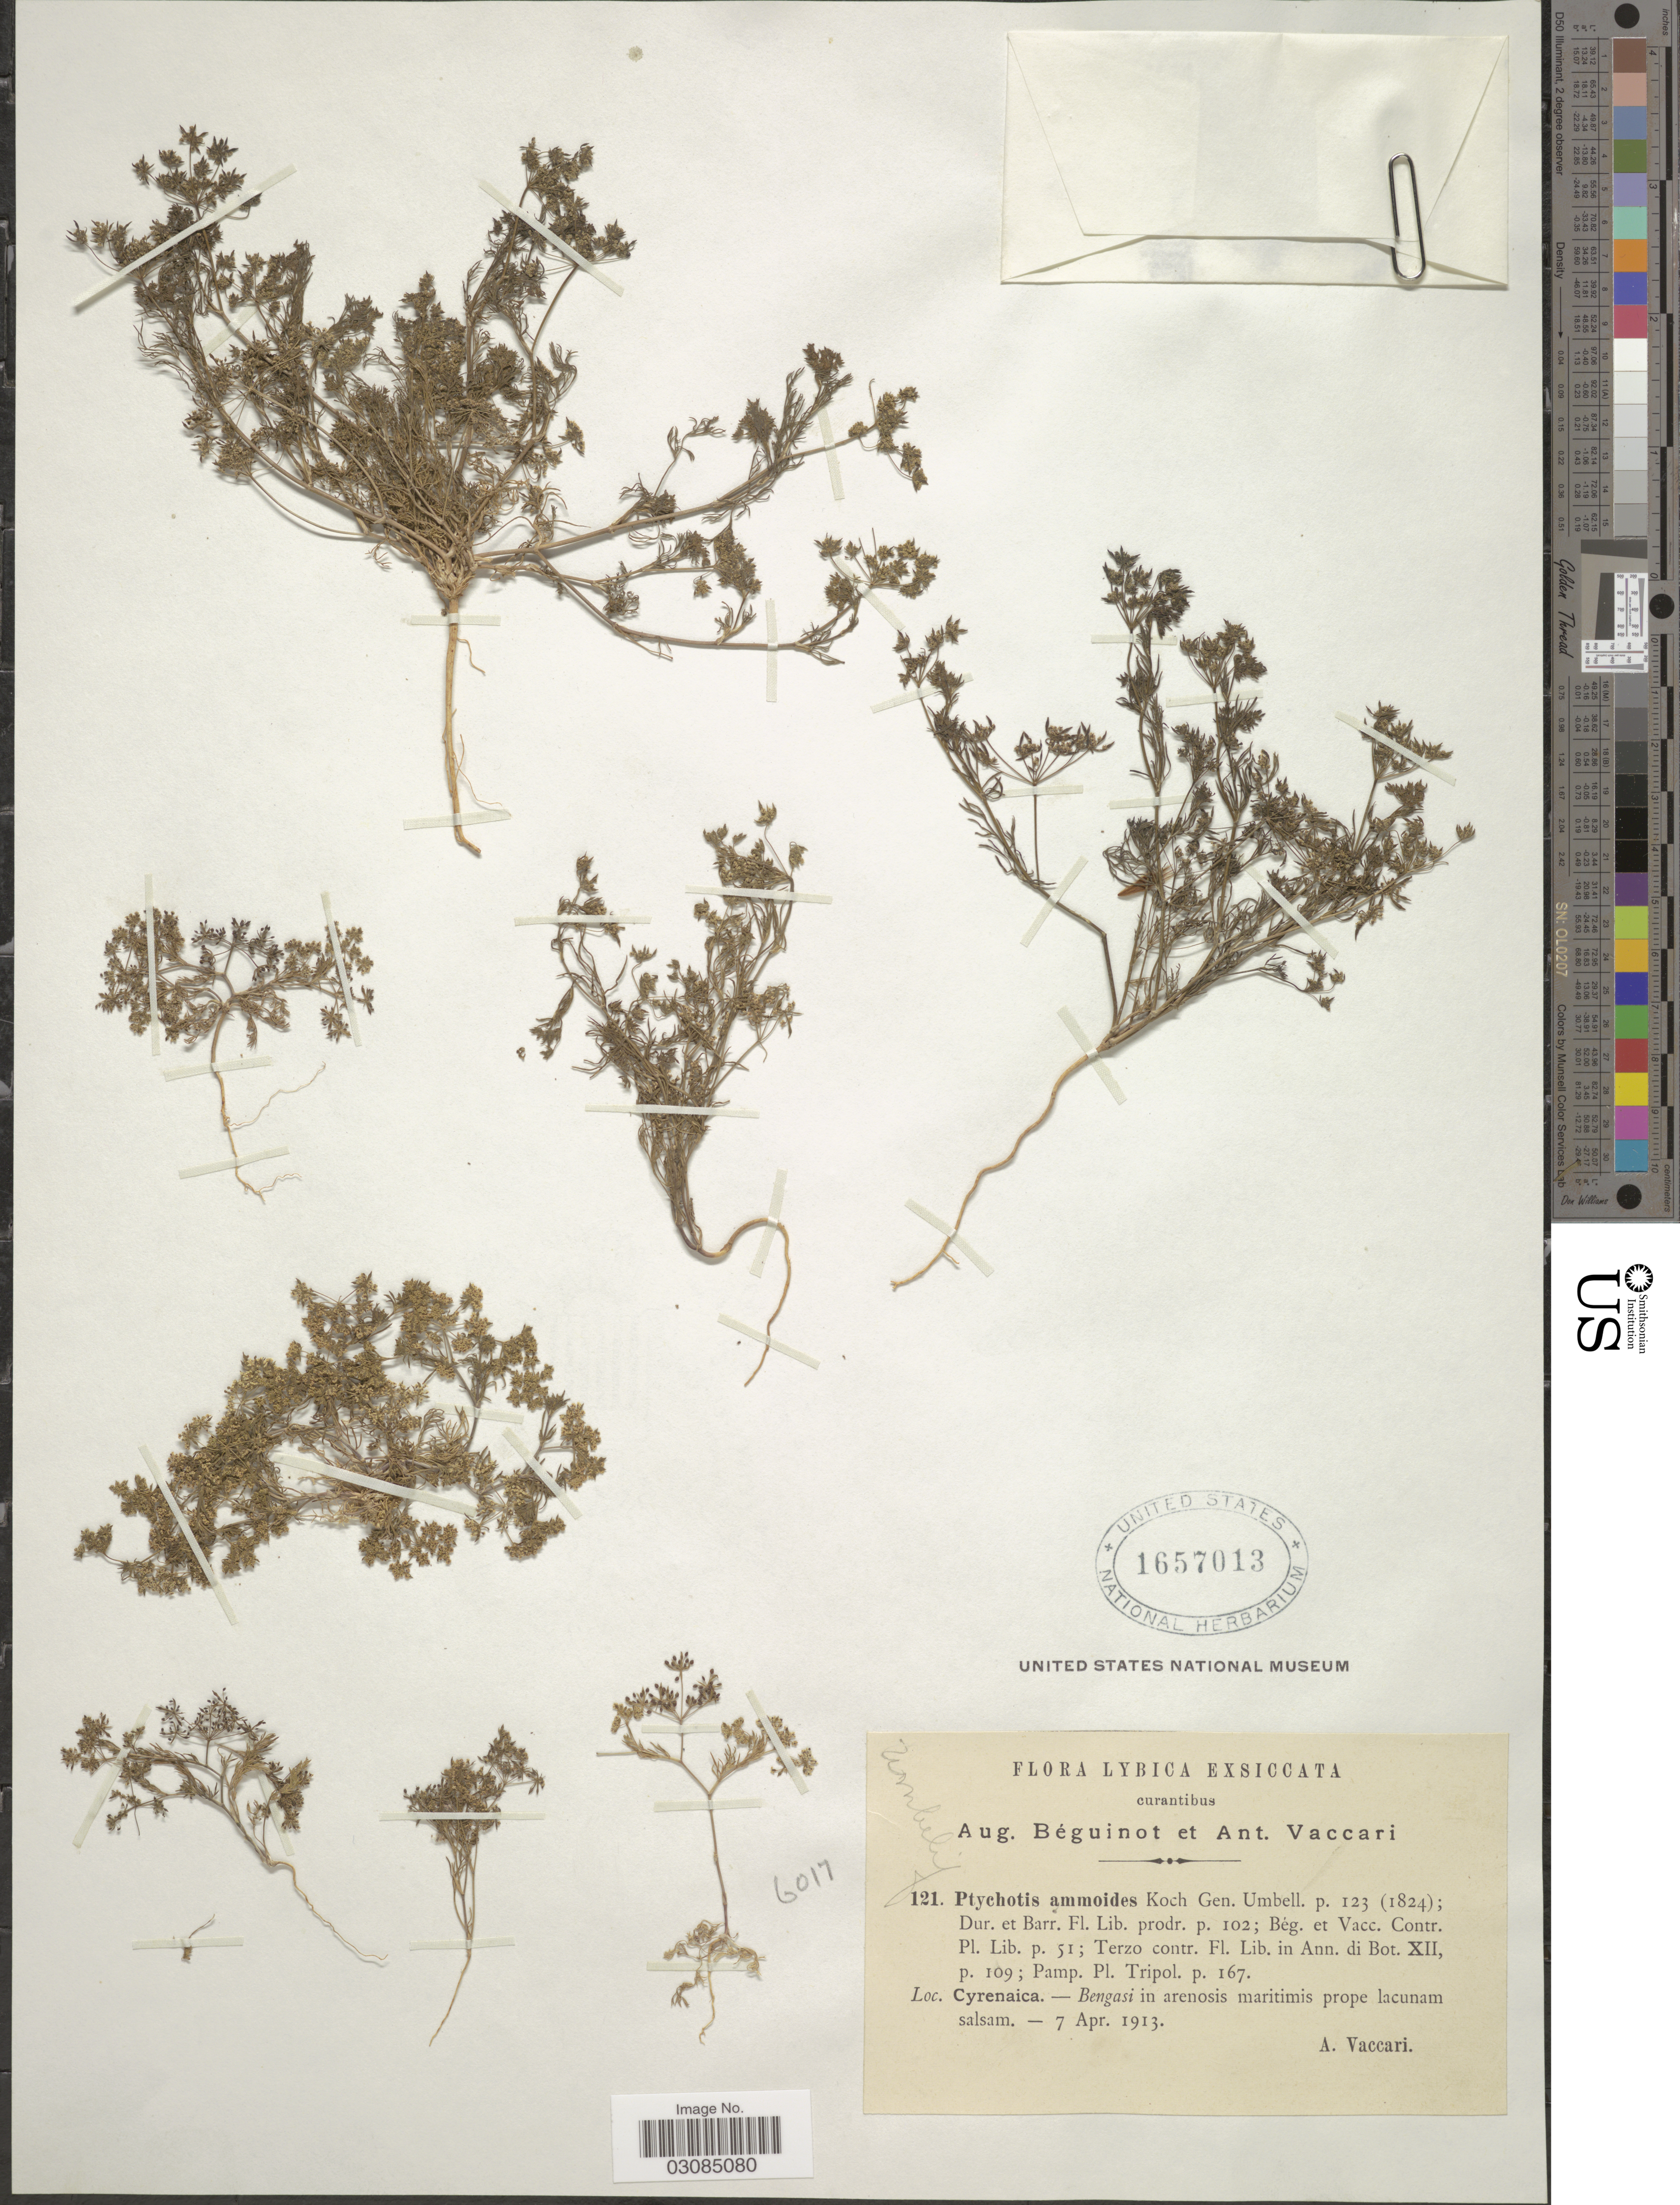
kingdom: Plantae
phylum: Tracheophyta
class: Magnoliopsida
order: Apiales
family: Apiaceae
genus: Ptychotis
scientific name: Ptychotis ammoides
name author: (L.) W.D.J. Koch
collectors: A. Vaccari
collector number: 121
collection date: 1913-04-07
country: Libya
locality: Lybica. Cyrenaica. - Bengasi in arenosis maritimis prope lacunam salsam.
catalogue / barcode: US 1657013